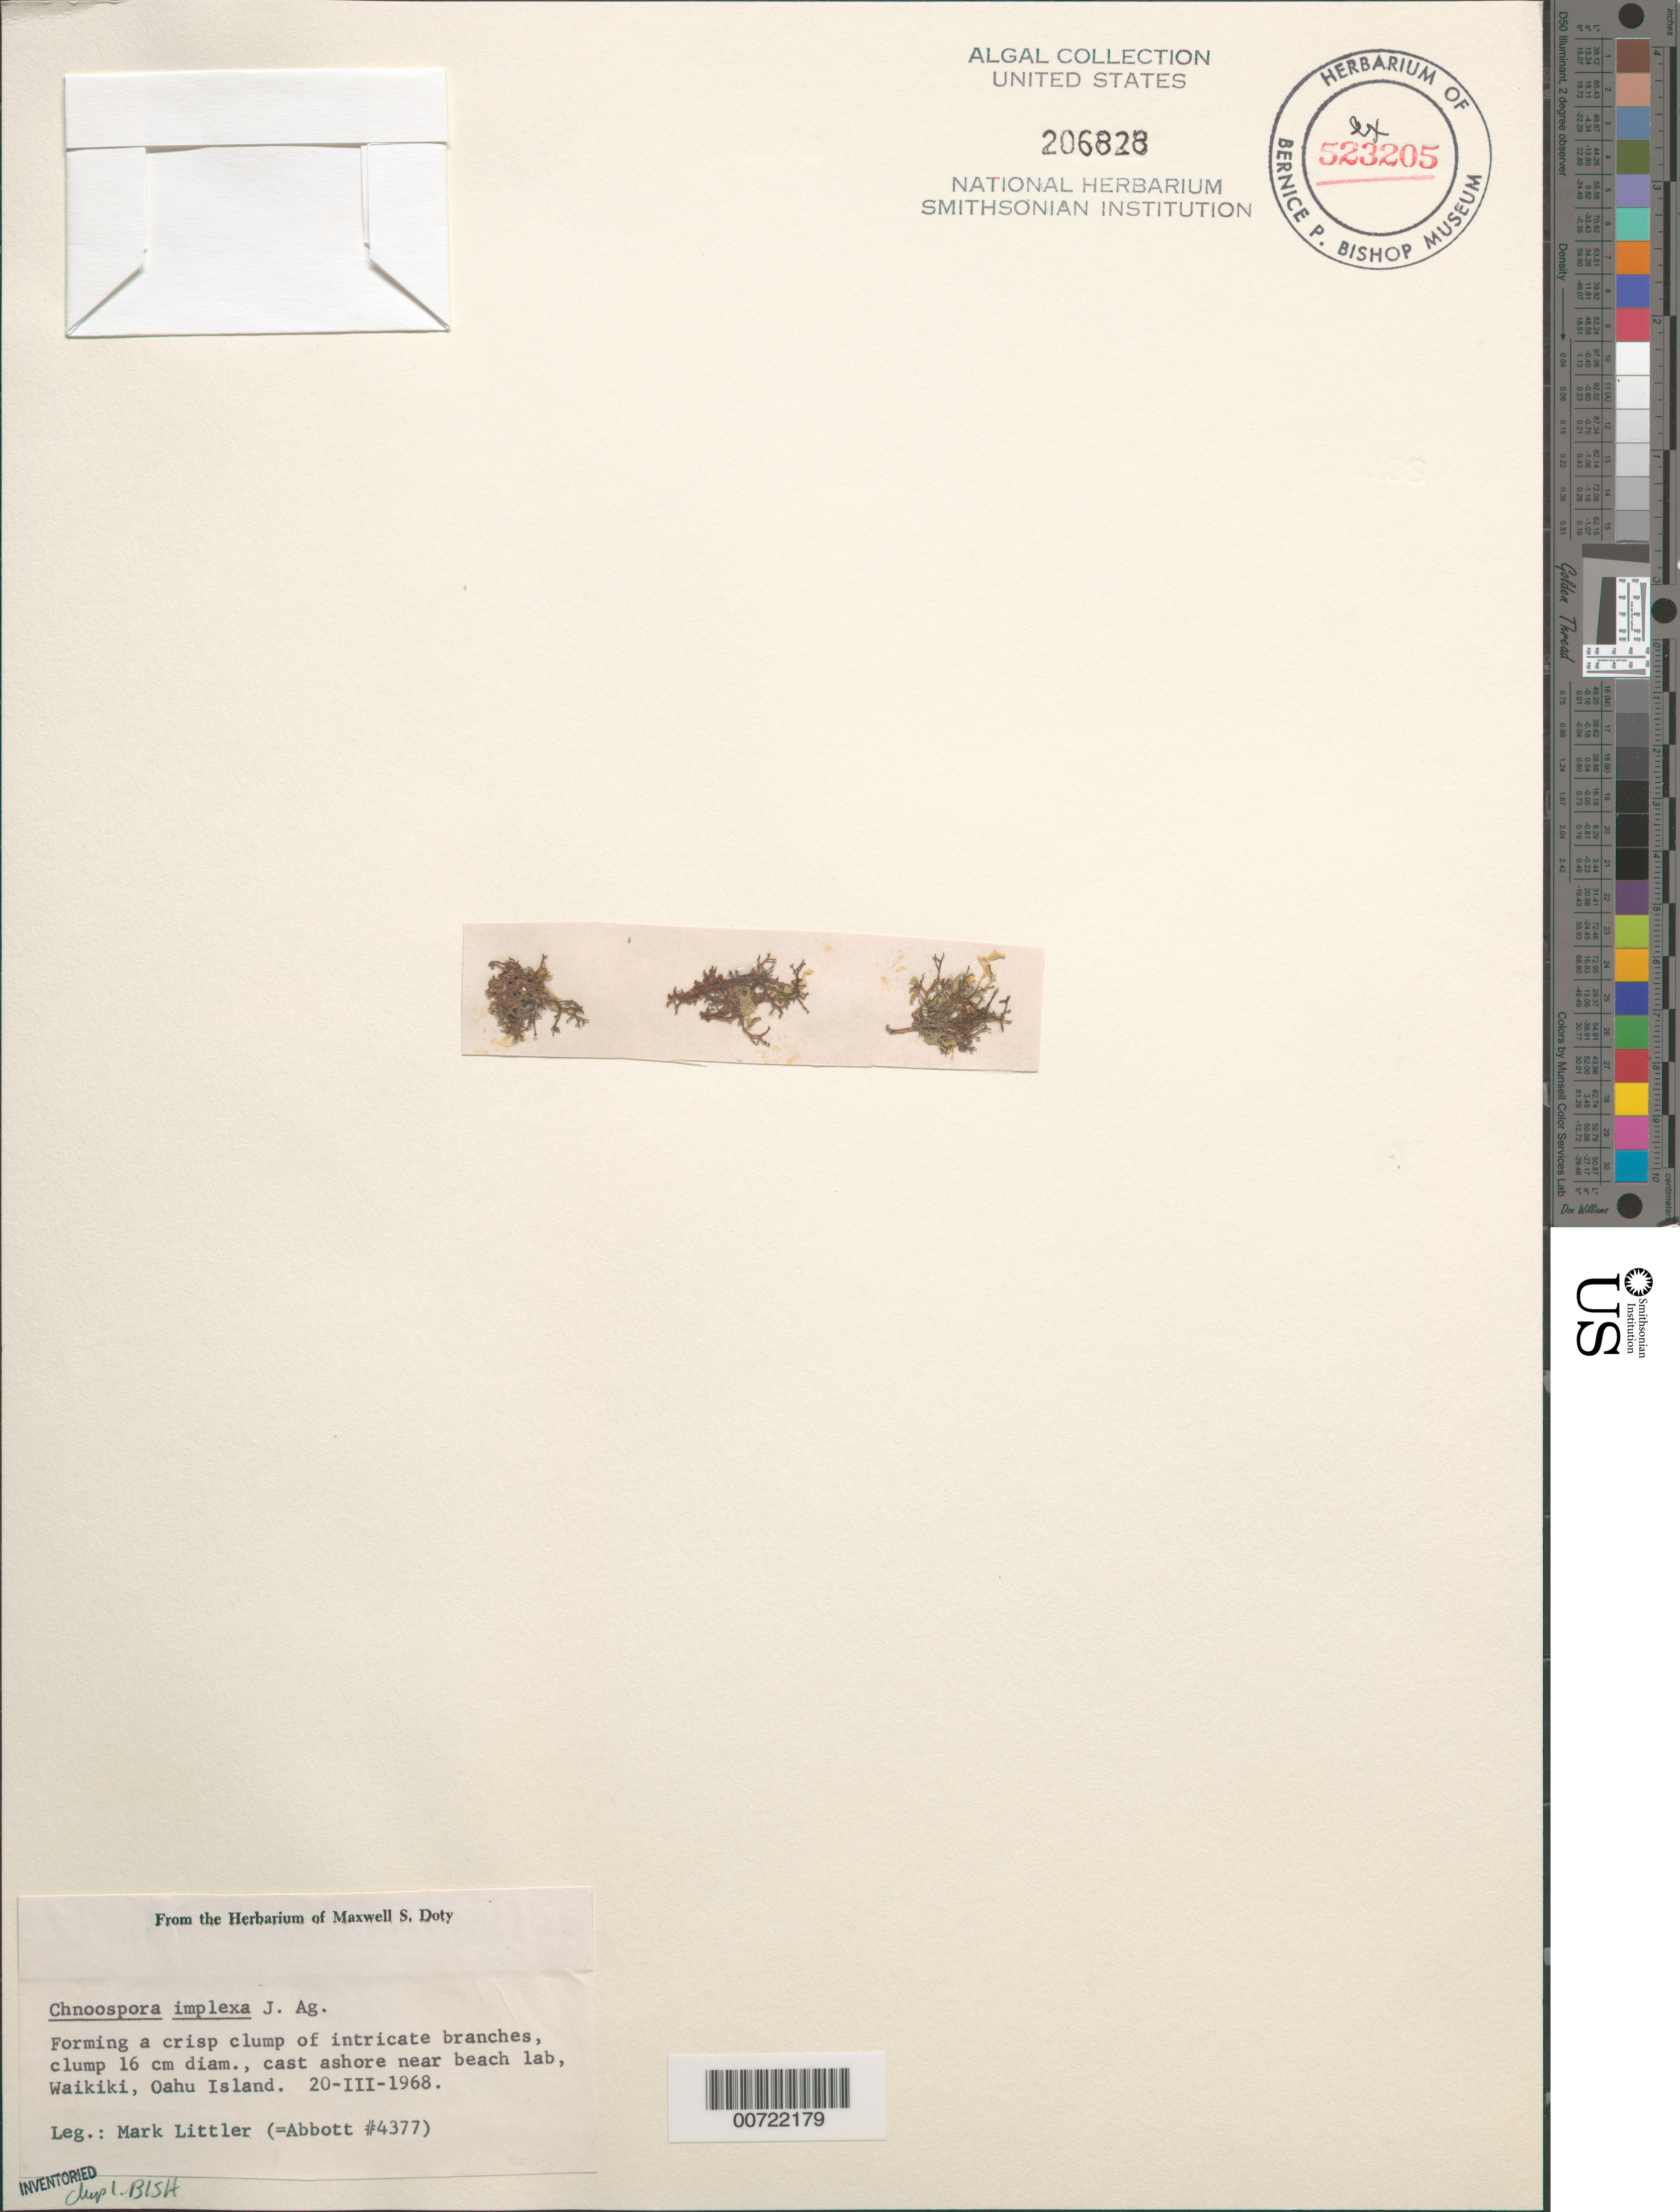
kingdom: Chromista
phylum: Ochrophyta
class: Phaeophyceae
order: Scytosiphonales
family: Scytosiphonaceae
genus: Pseudochnoospora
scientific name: Pseudochnoospora implexa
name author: (J. Agardh) Santiañez et al.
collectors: M. M. Littler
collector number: IAA 4377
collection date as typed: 20 Mar 1968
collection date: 1968-03-20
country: United States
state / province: Hawaii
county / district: Honolulu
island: Oahu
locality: Waikiki, near beach laboratory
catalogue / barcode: US 206828